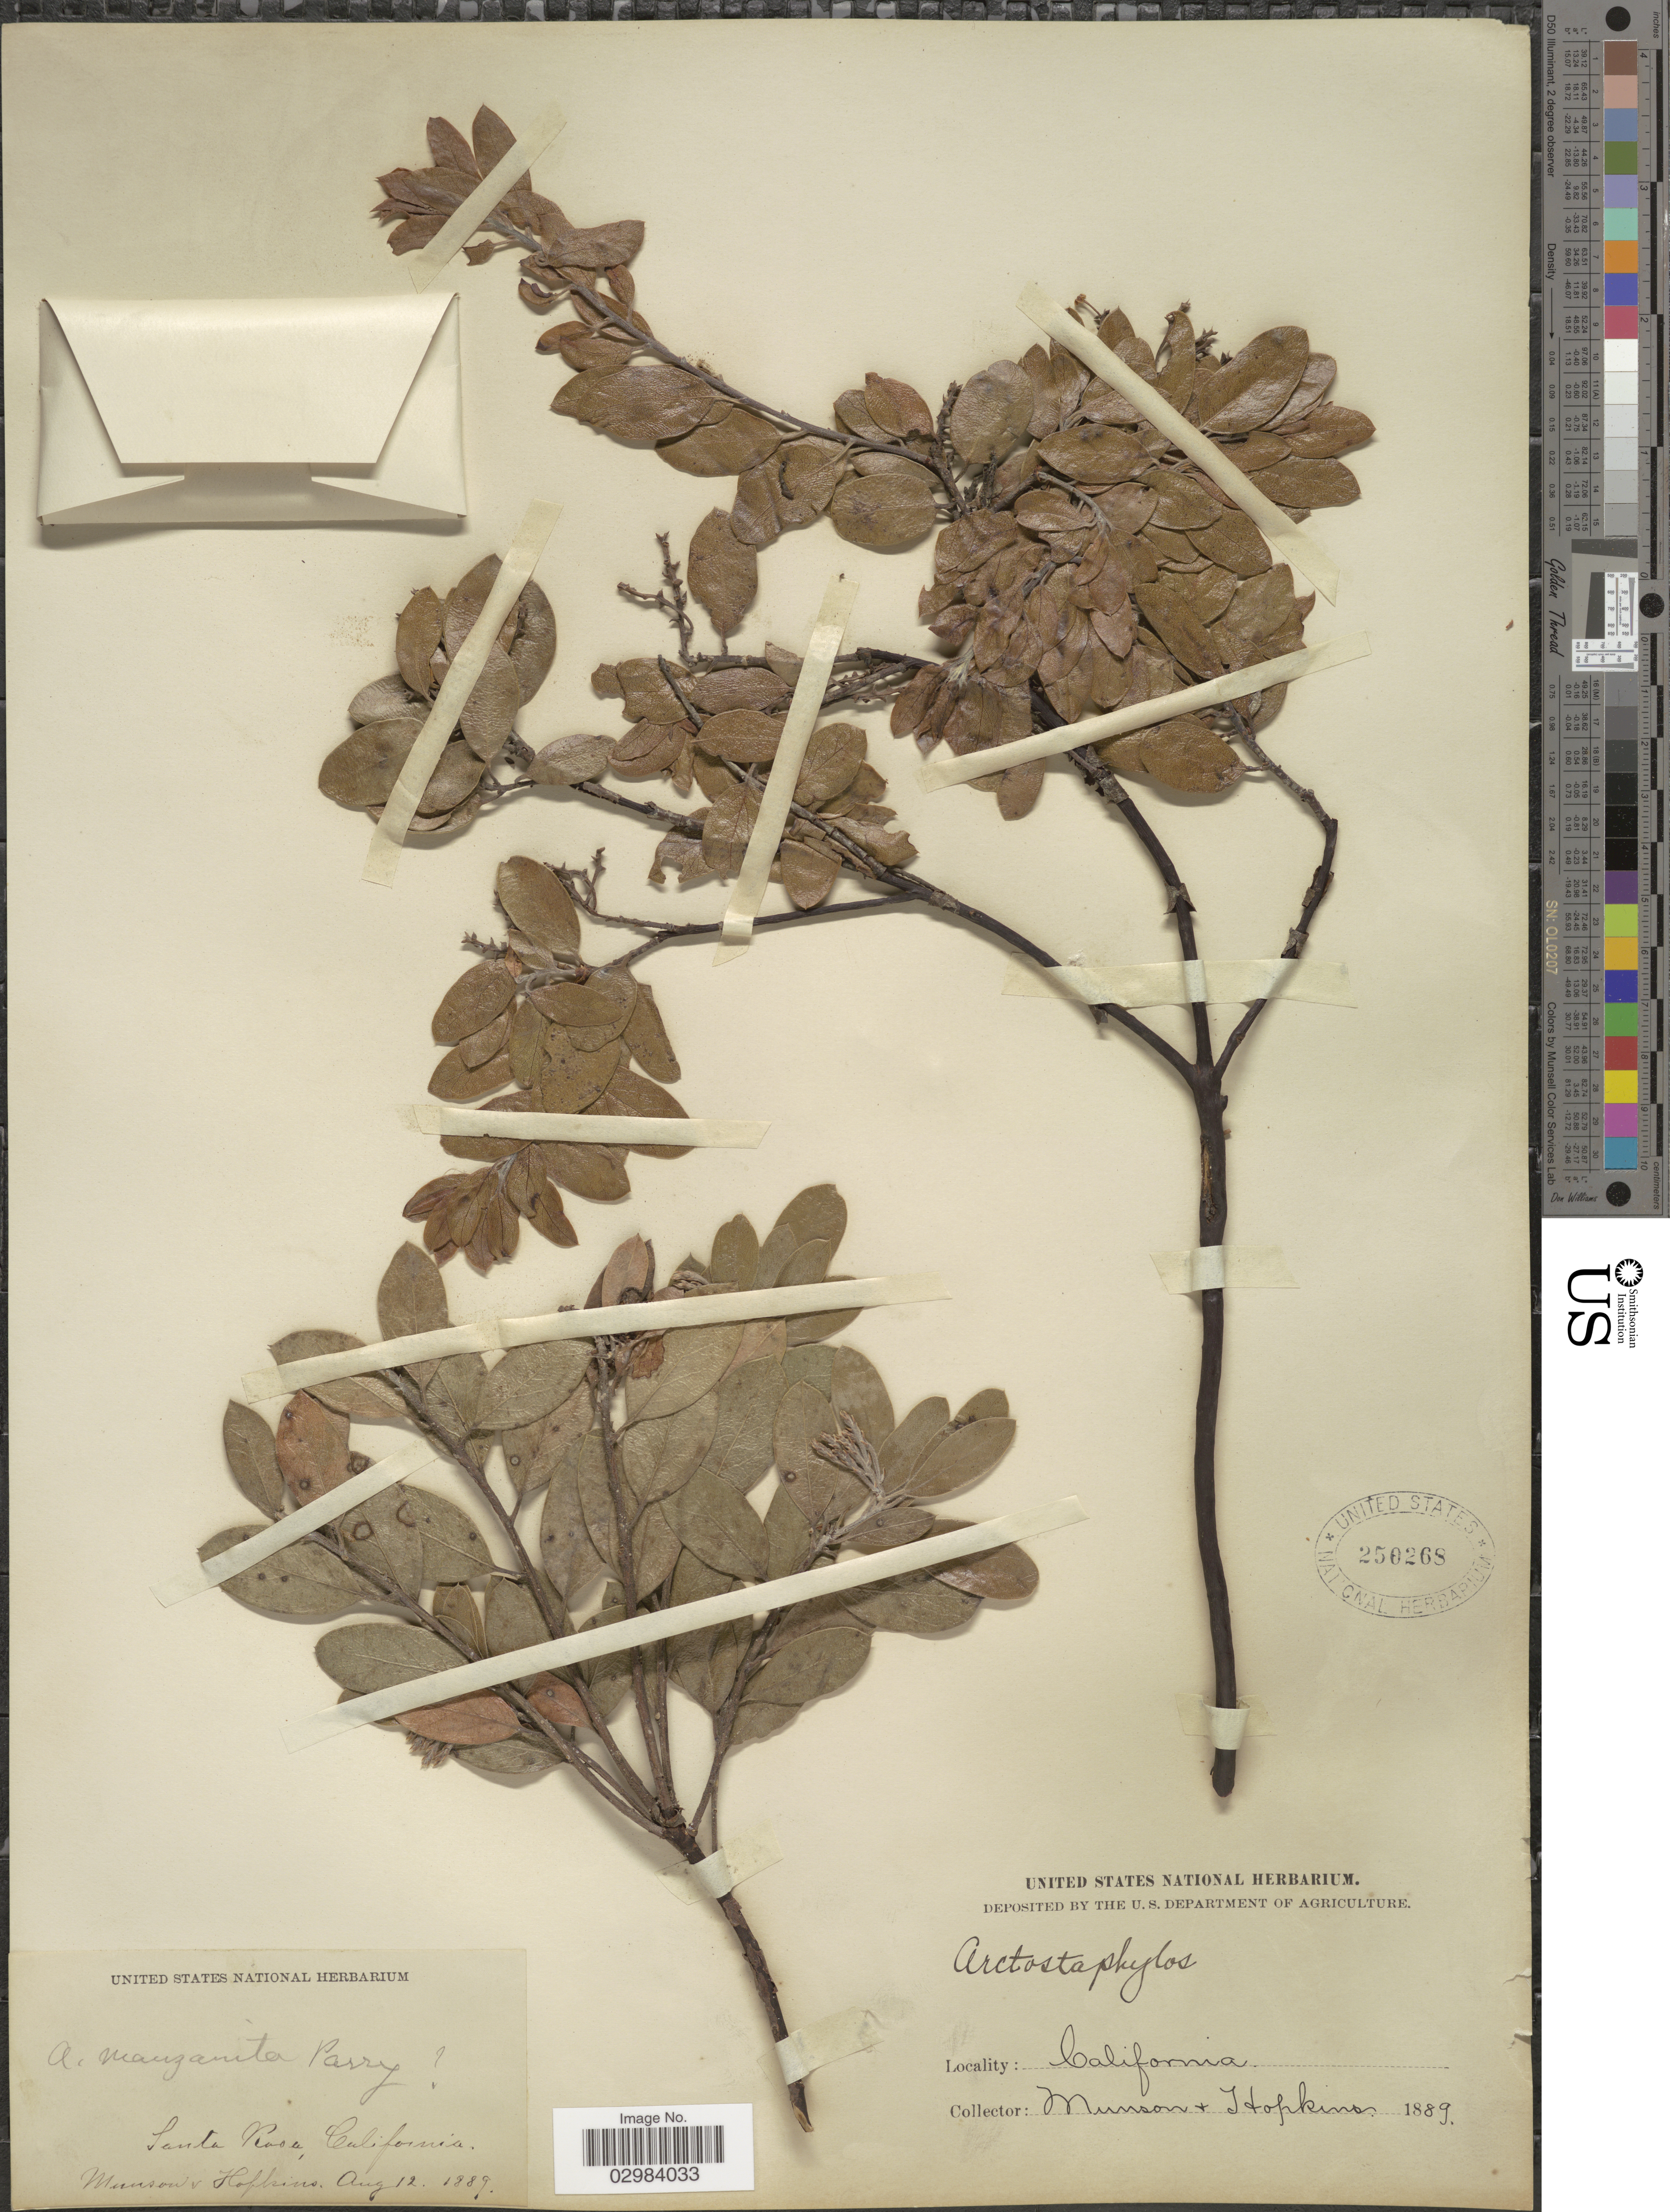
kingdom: Plantae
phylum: Tracheophyta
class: Magnoliopsida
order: Ericales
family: Ericaceae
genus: Arctostaphylos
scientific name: Arctostaphylos manzanita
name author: Parry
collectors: -. Munson & -- Hopkins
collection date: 1889-08-12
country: United States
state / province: California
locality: Santa Rosa.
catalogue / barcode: US 250268